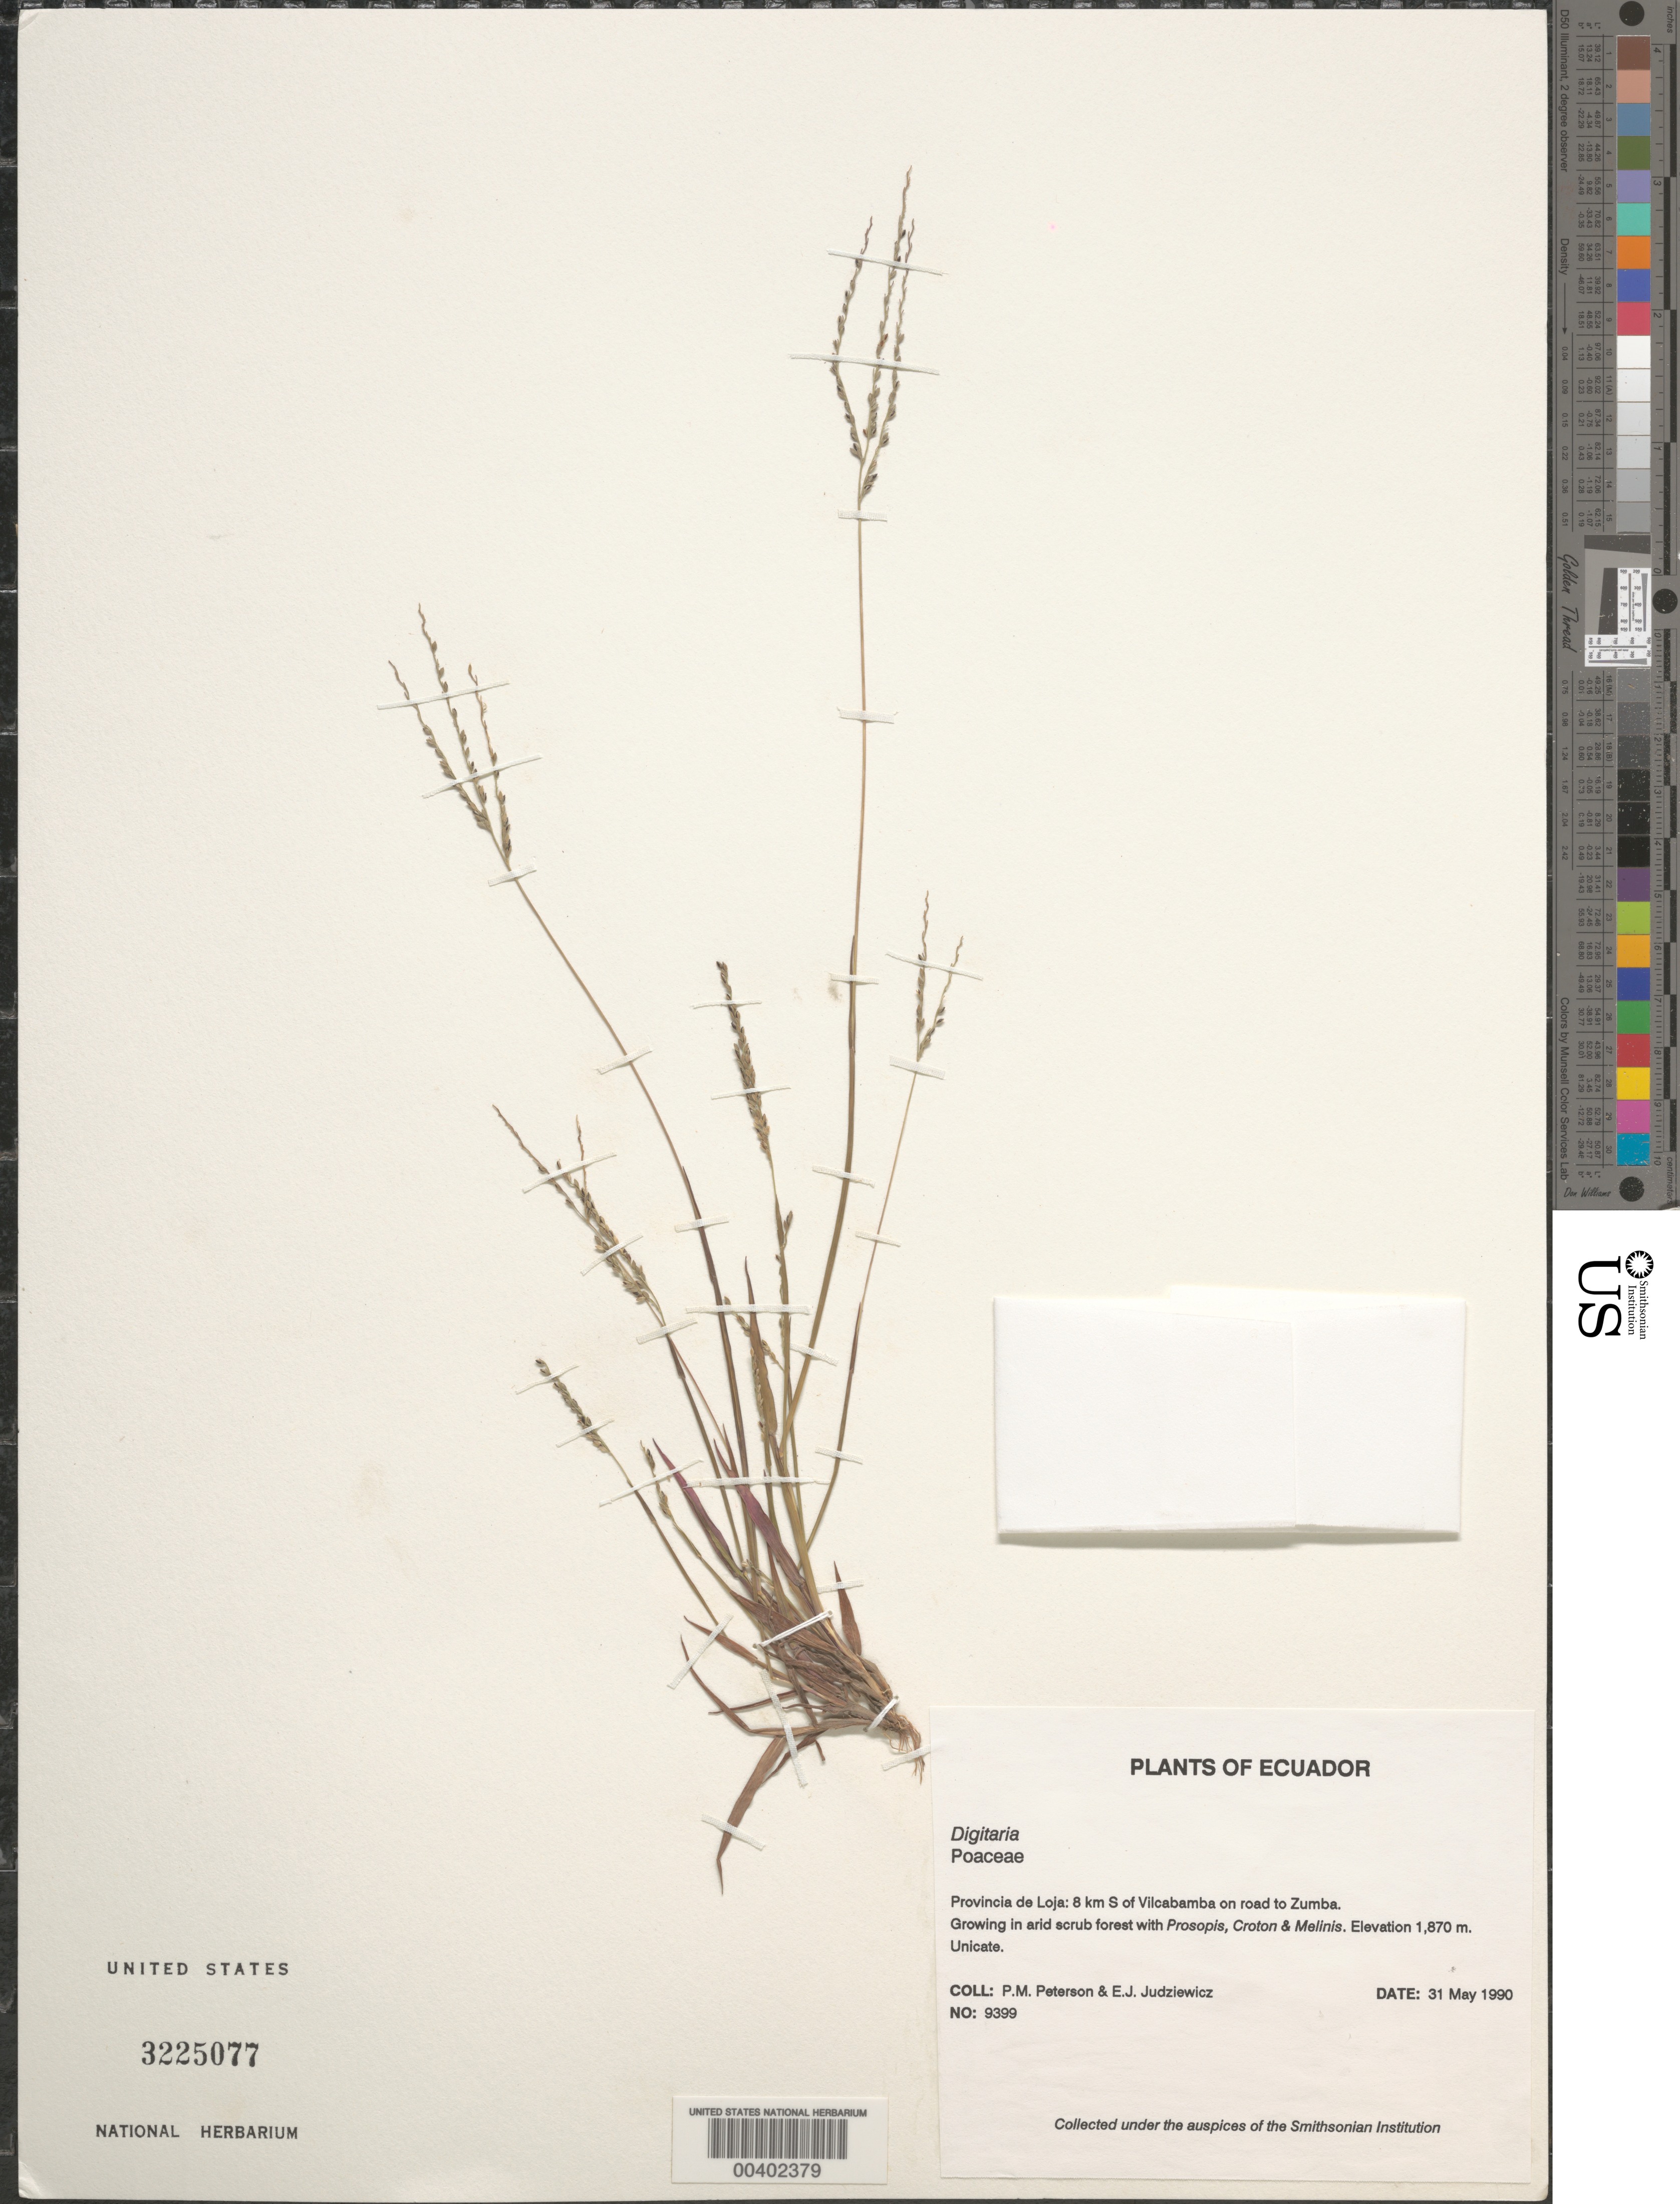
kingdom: Plantae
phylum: Tracheophyta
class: Liliopsida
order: Poales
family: Poaceae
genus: Digitaria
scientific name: Digitaria sp.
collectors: P. M. Peterson & E. J. Judziewicz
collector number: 09399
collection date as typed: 31 May 1990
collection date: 1990-05-31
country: Ecuador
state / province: Loja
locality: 8 km S of Vilcabamba on road to Zumba.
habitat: Growing in arid scrub forest with Prosopis, Croton & Melinis.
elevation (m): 1870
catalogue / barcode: US 3225077